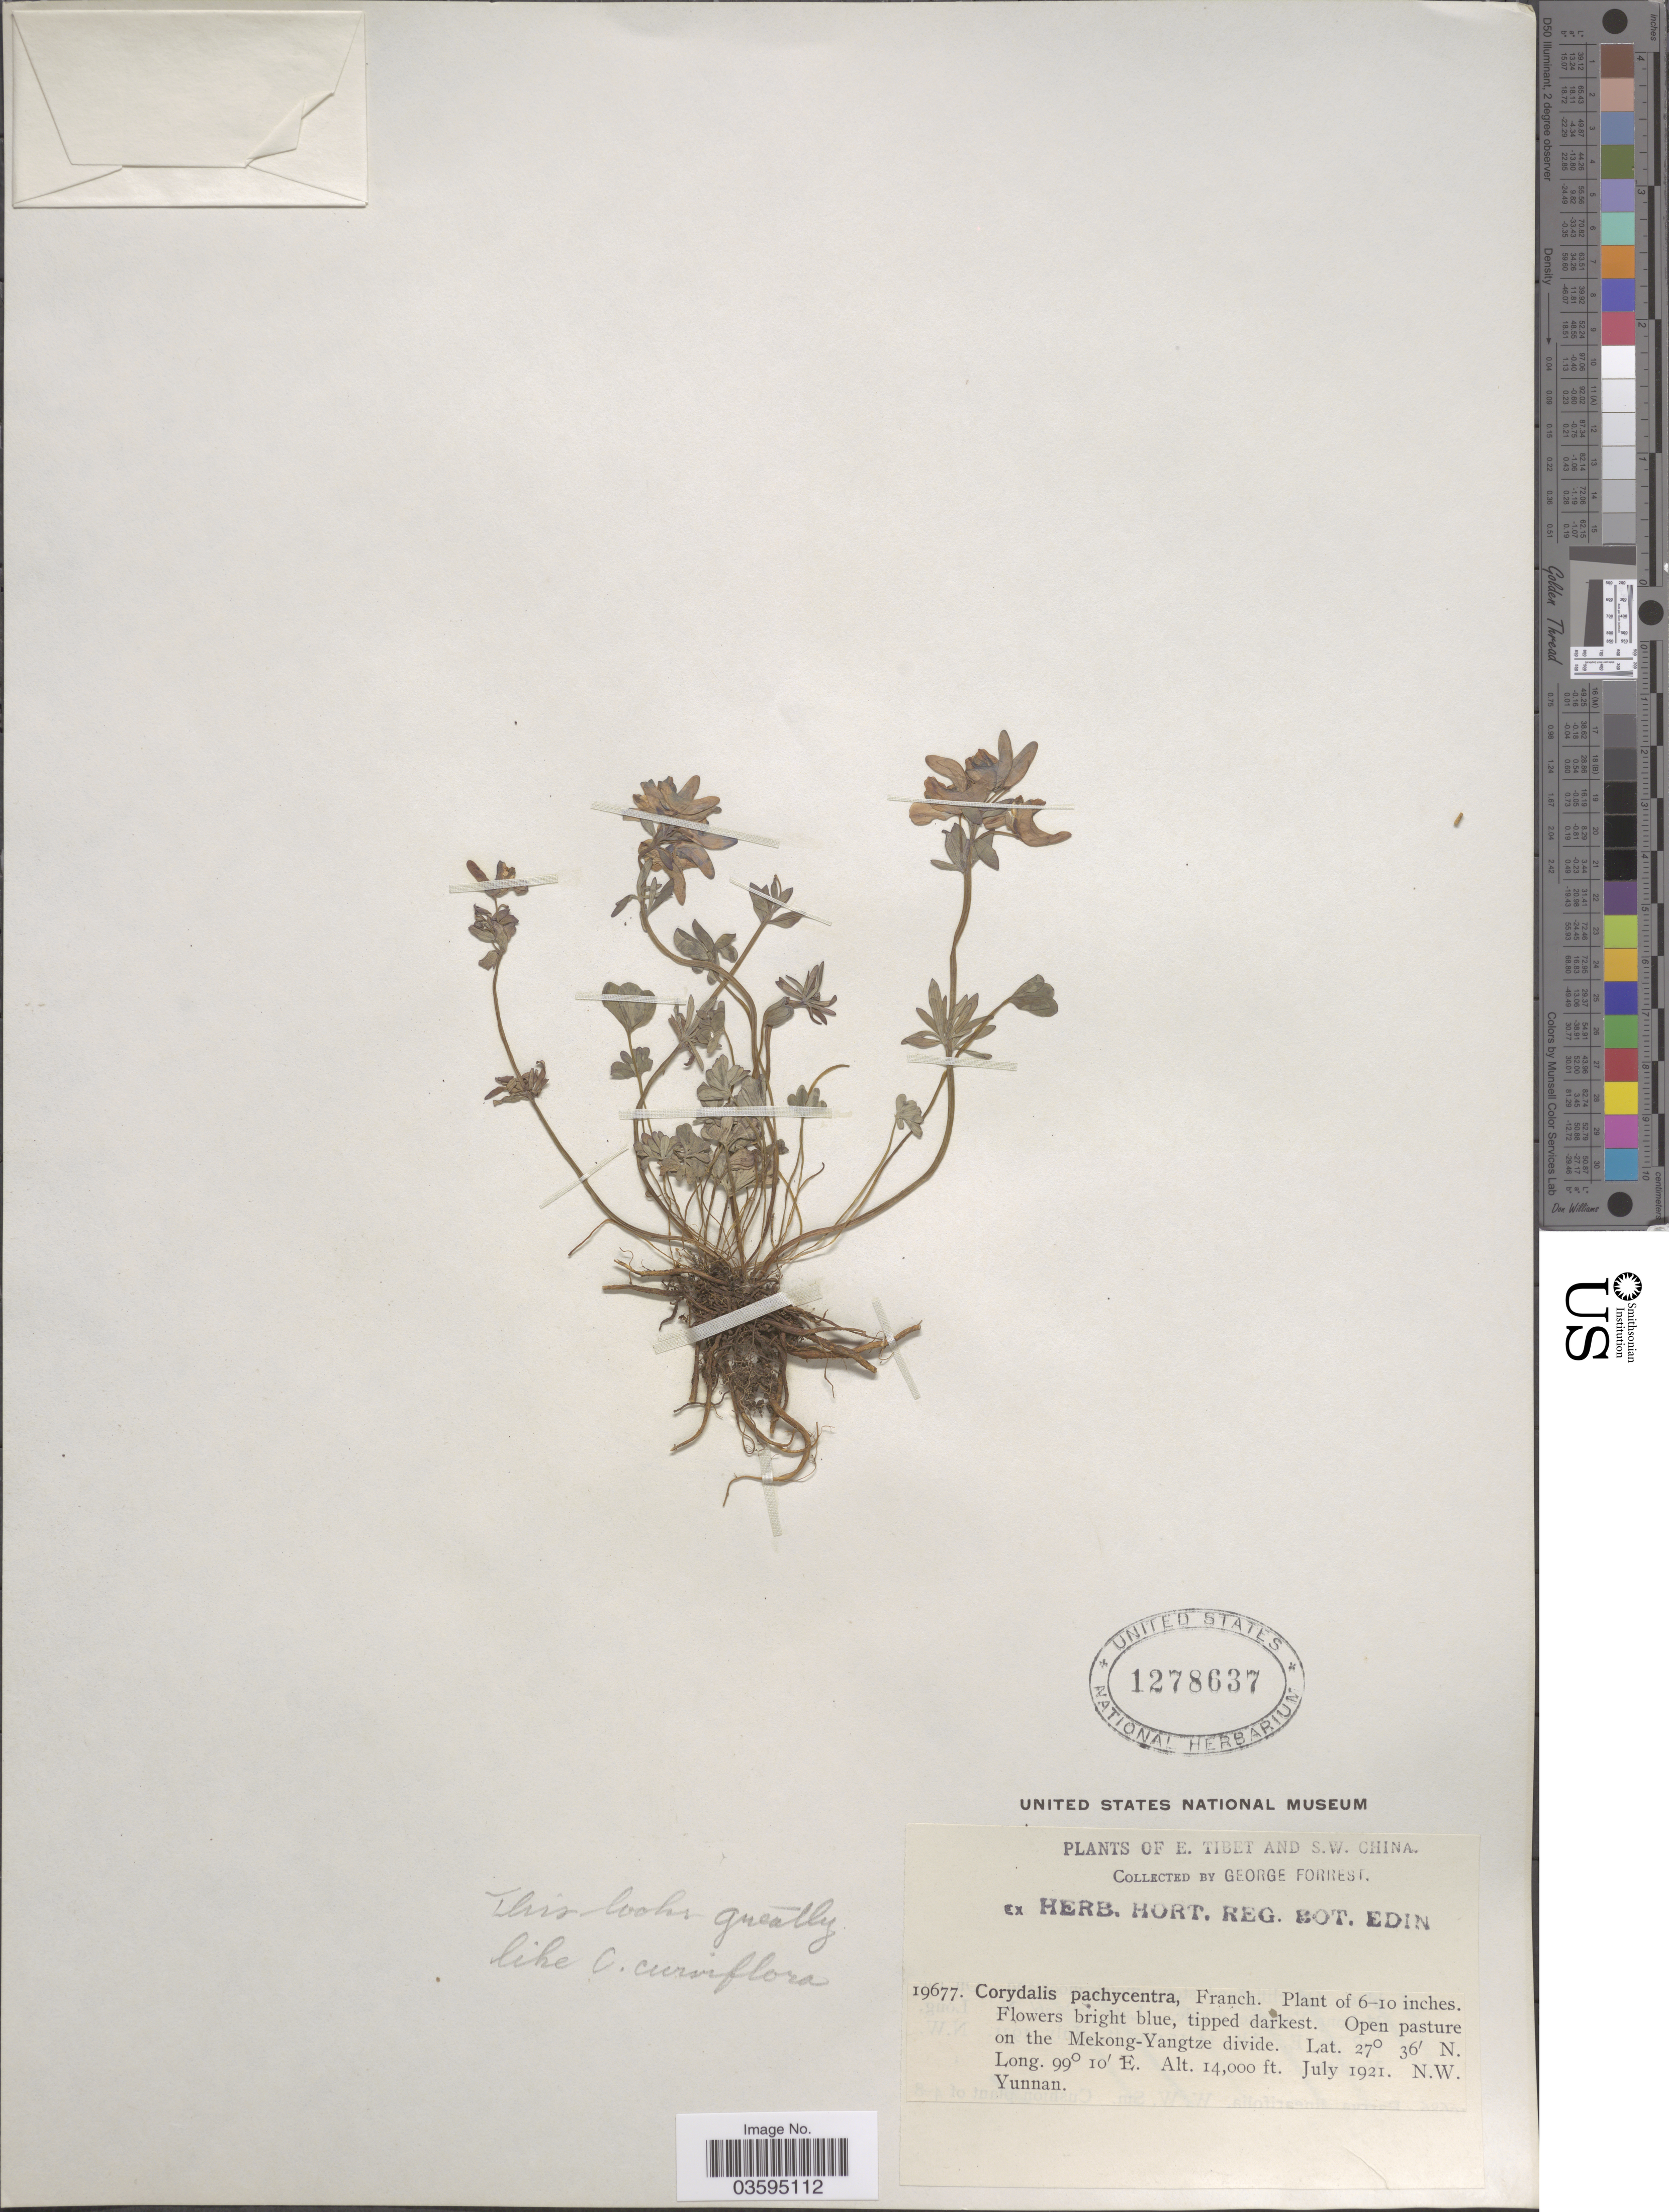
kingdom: Plantae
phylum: Tracheophyta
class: Magnoliopsida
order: Ranunculales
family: Papaveraceae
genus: Corydalis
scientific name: Corydalis curviflora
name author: Maxim. ex Hemsl.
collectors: G. Forrest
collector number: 19677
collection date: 1921-07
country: China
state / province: Yunnan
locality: S.W. China. Open pasture on the Mekong-Yangtze divide.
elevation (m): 4267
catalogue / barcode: US 1278637